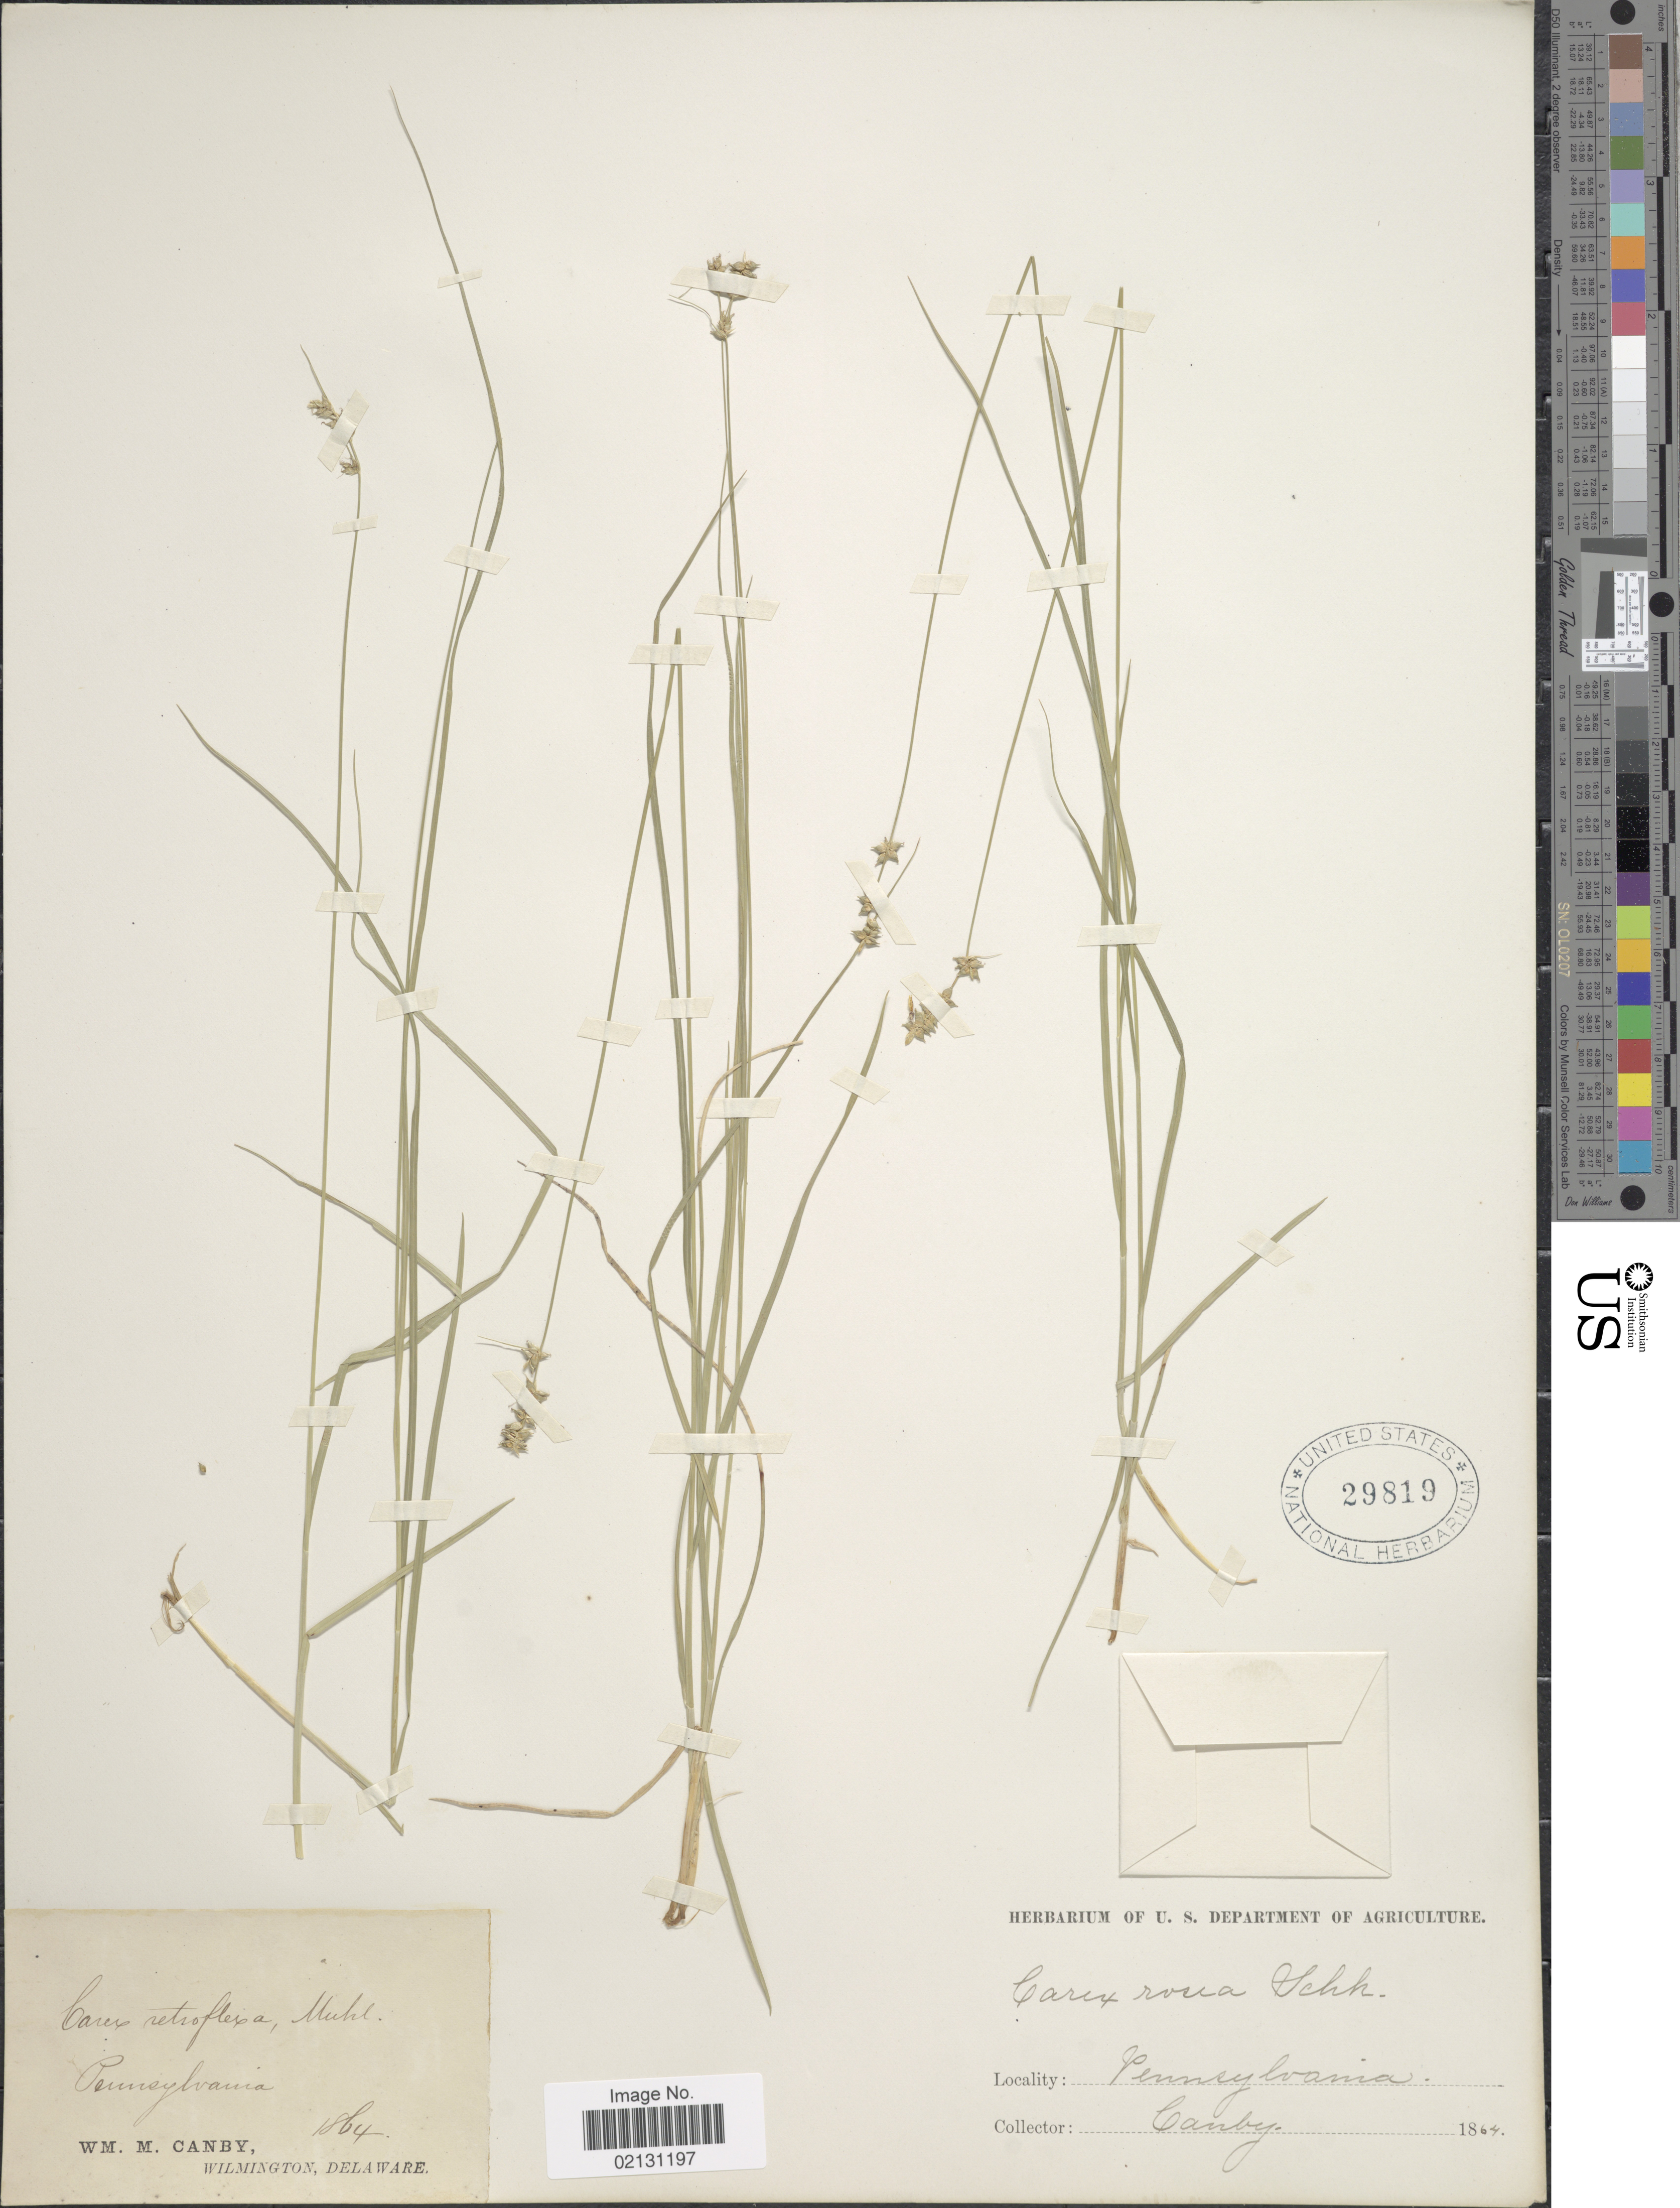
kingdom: Plantae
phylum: Tracheophyta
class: Liliopsida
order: Poales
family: Cyperaceae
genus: Carex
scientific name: Carex retroflexa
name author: Muhl. ex Willd.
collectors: W. M. Canby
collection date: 1864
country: United States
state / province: Pennsylvania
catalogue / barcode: US 29819